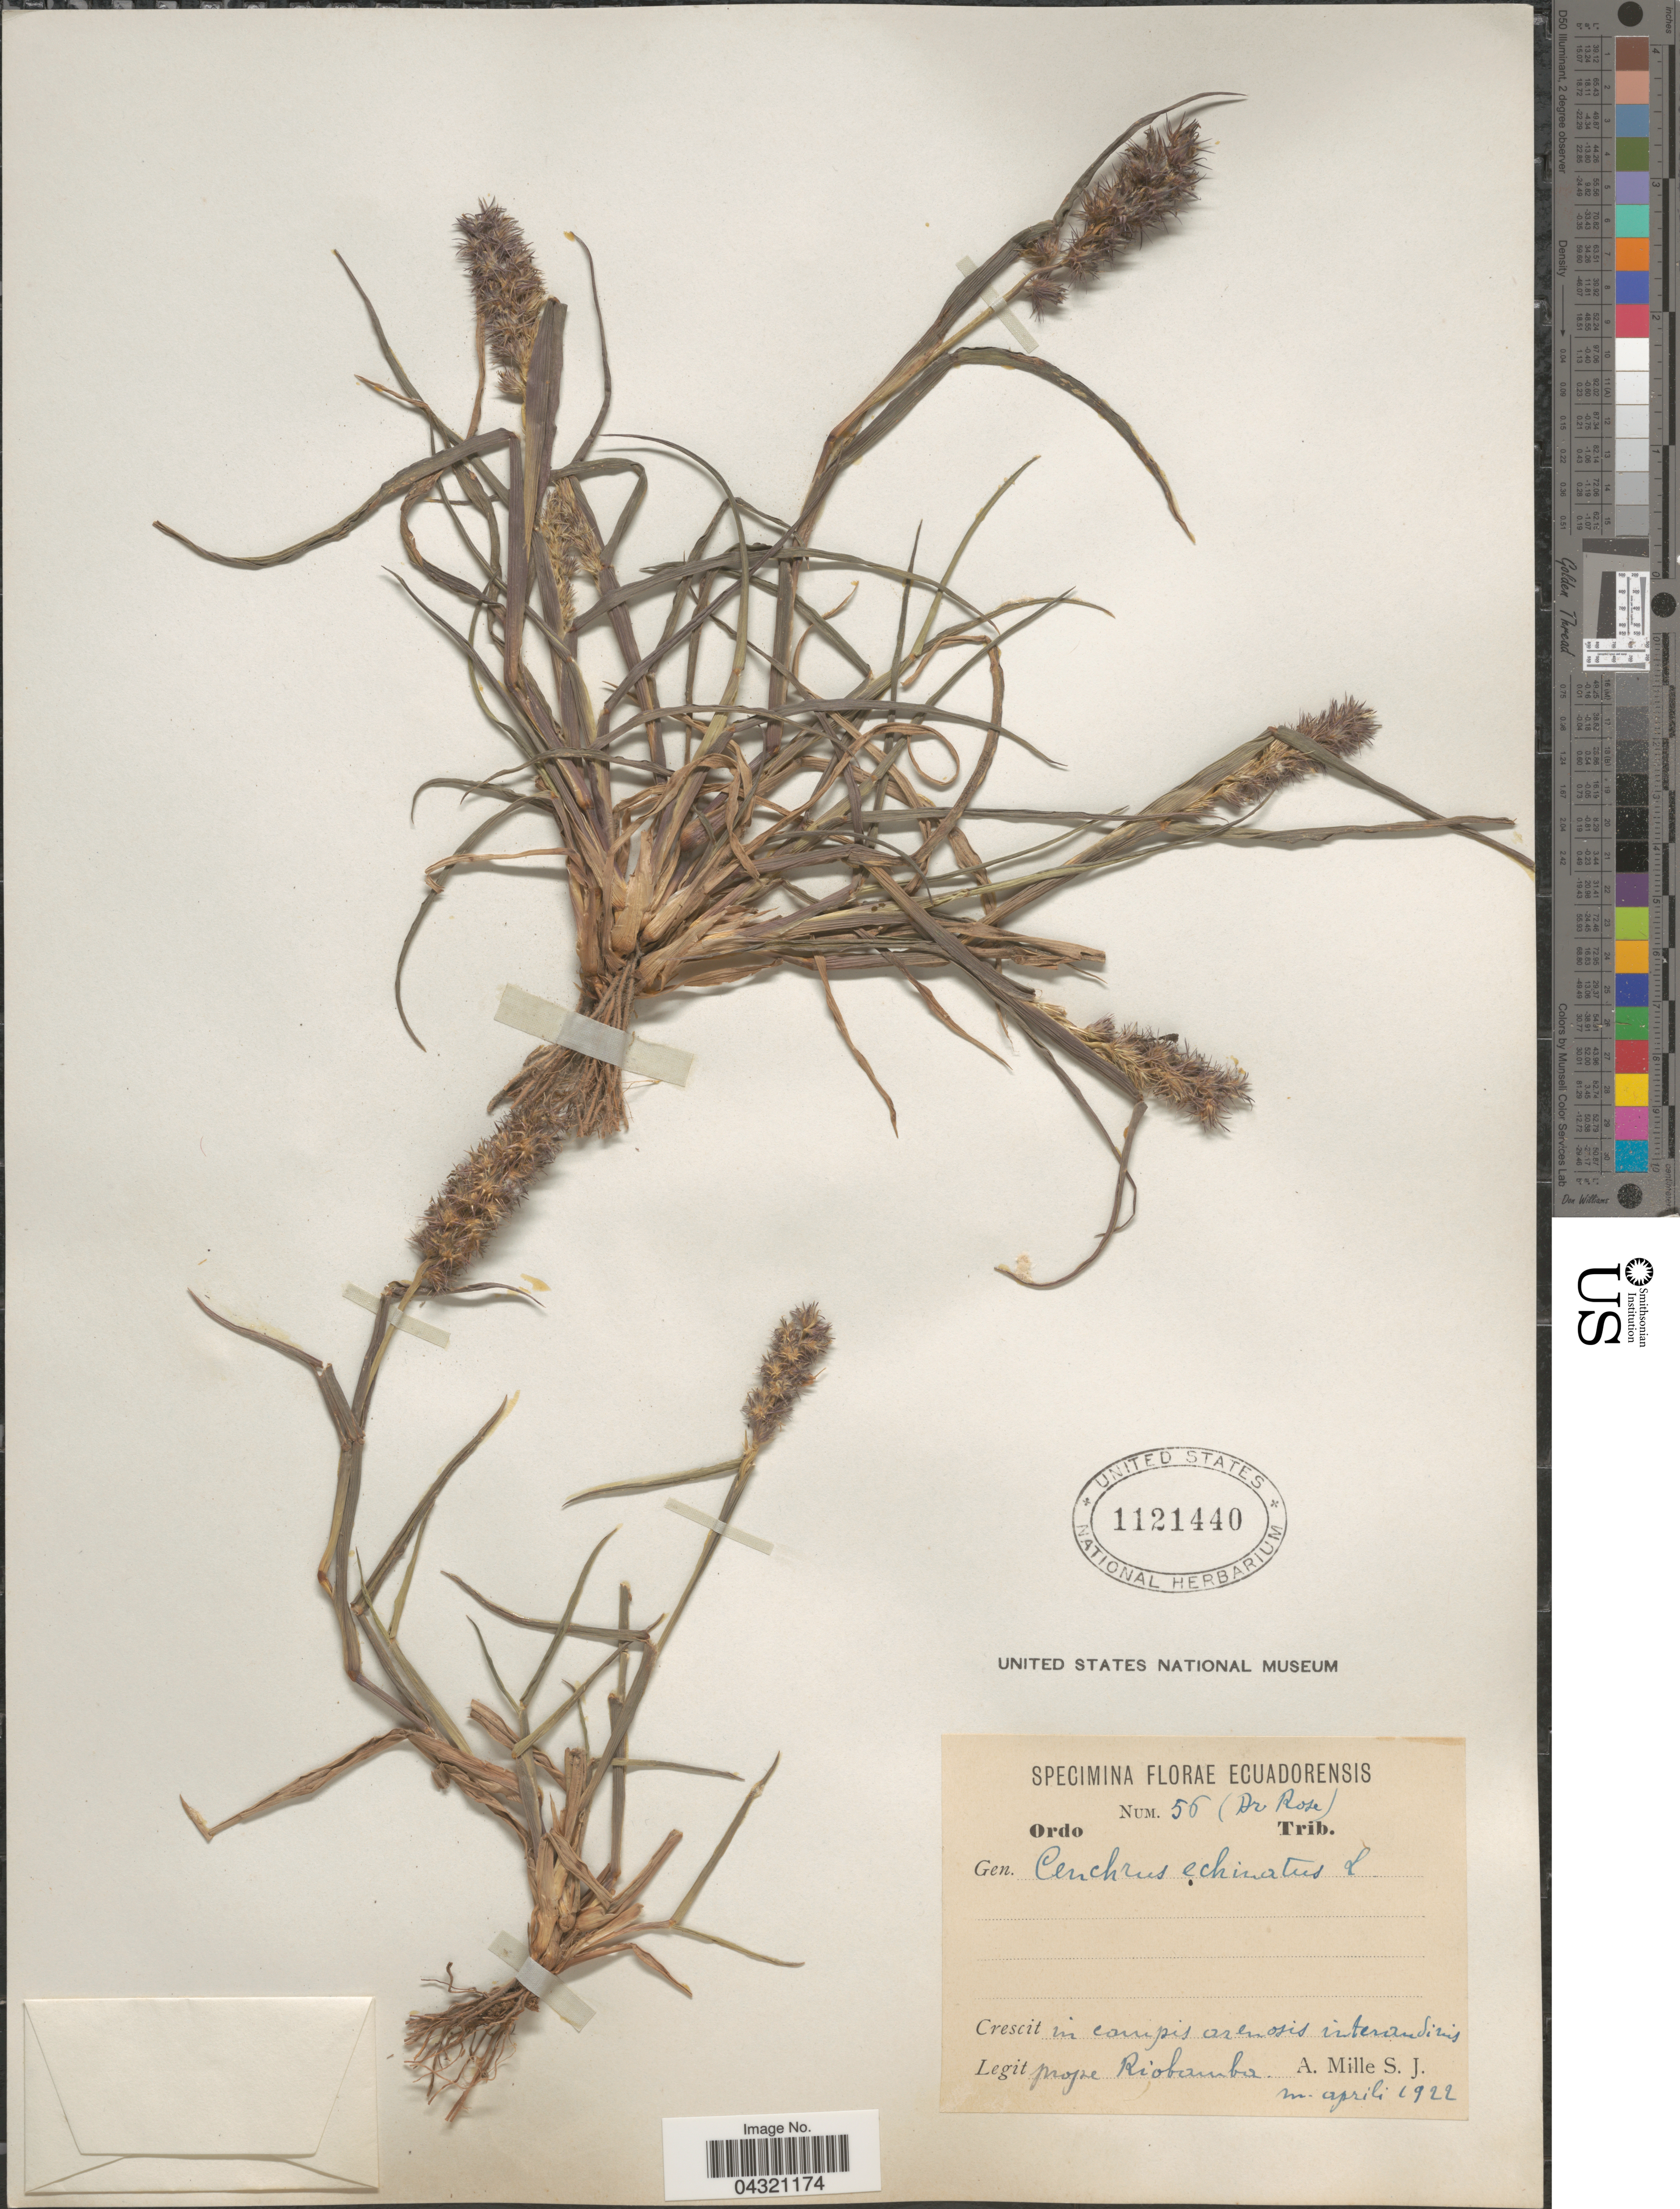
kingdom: Plantae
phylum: Tracheophyta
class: Liliopsida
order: Poales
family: Poaceae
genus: Cenchrus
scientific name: Cenchrus echinatus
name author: L.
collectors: A. Mille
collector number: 56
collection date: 1922-04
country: Ecuador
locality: Prope Riobamba.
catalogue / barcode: US 1121440